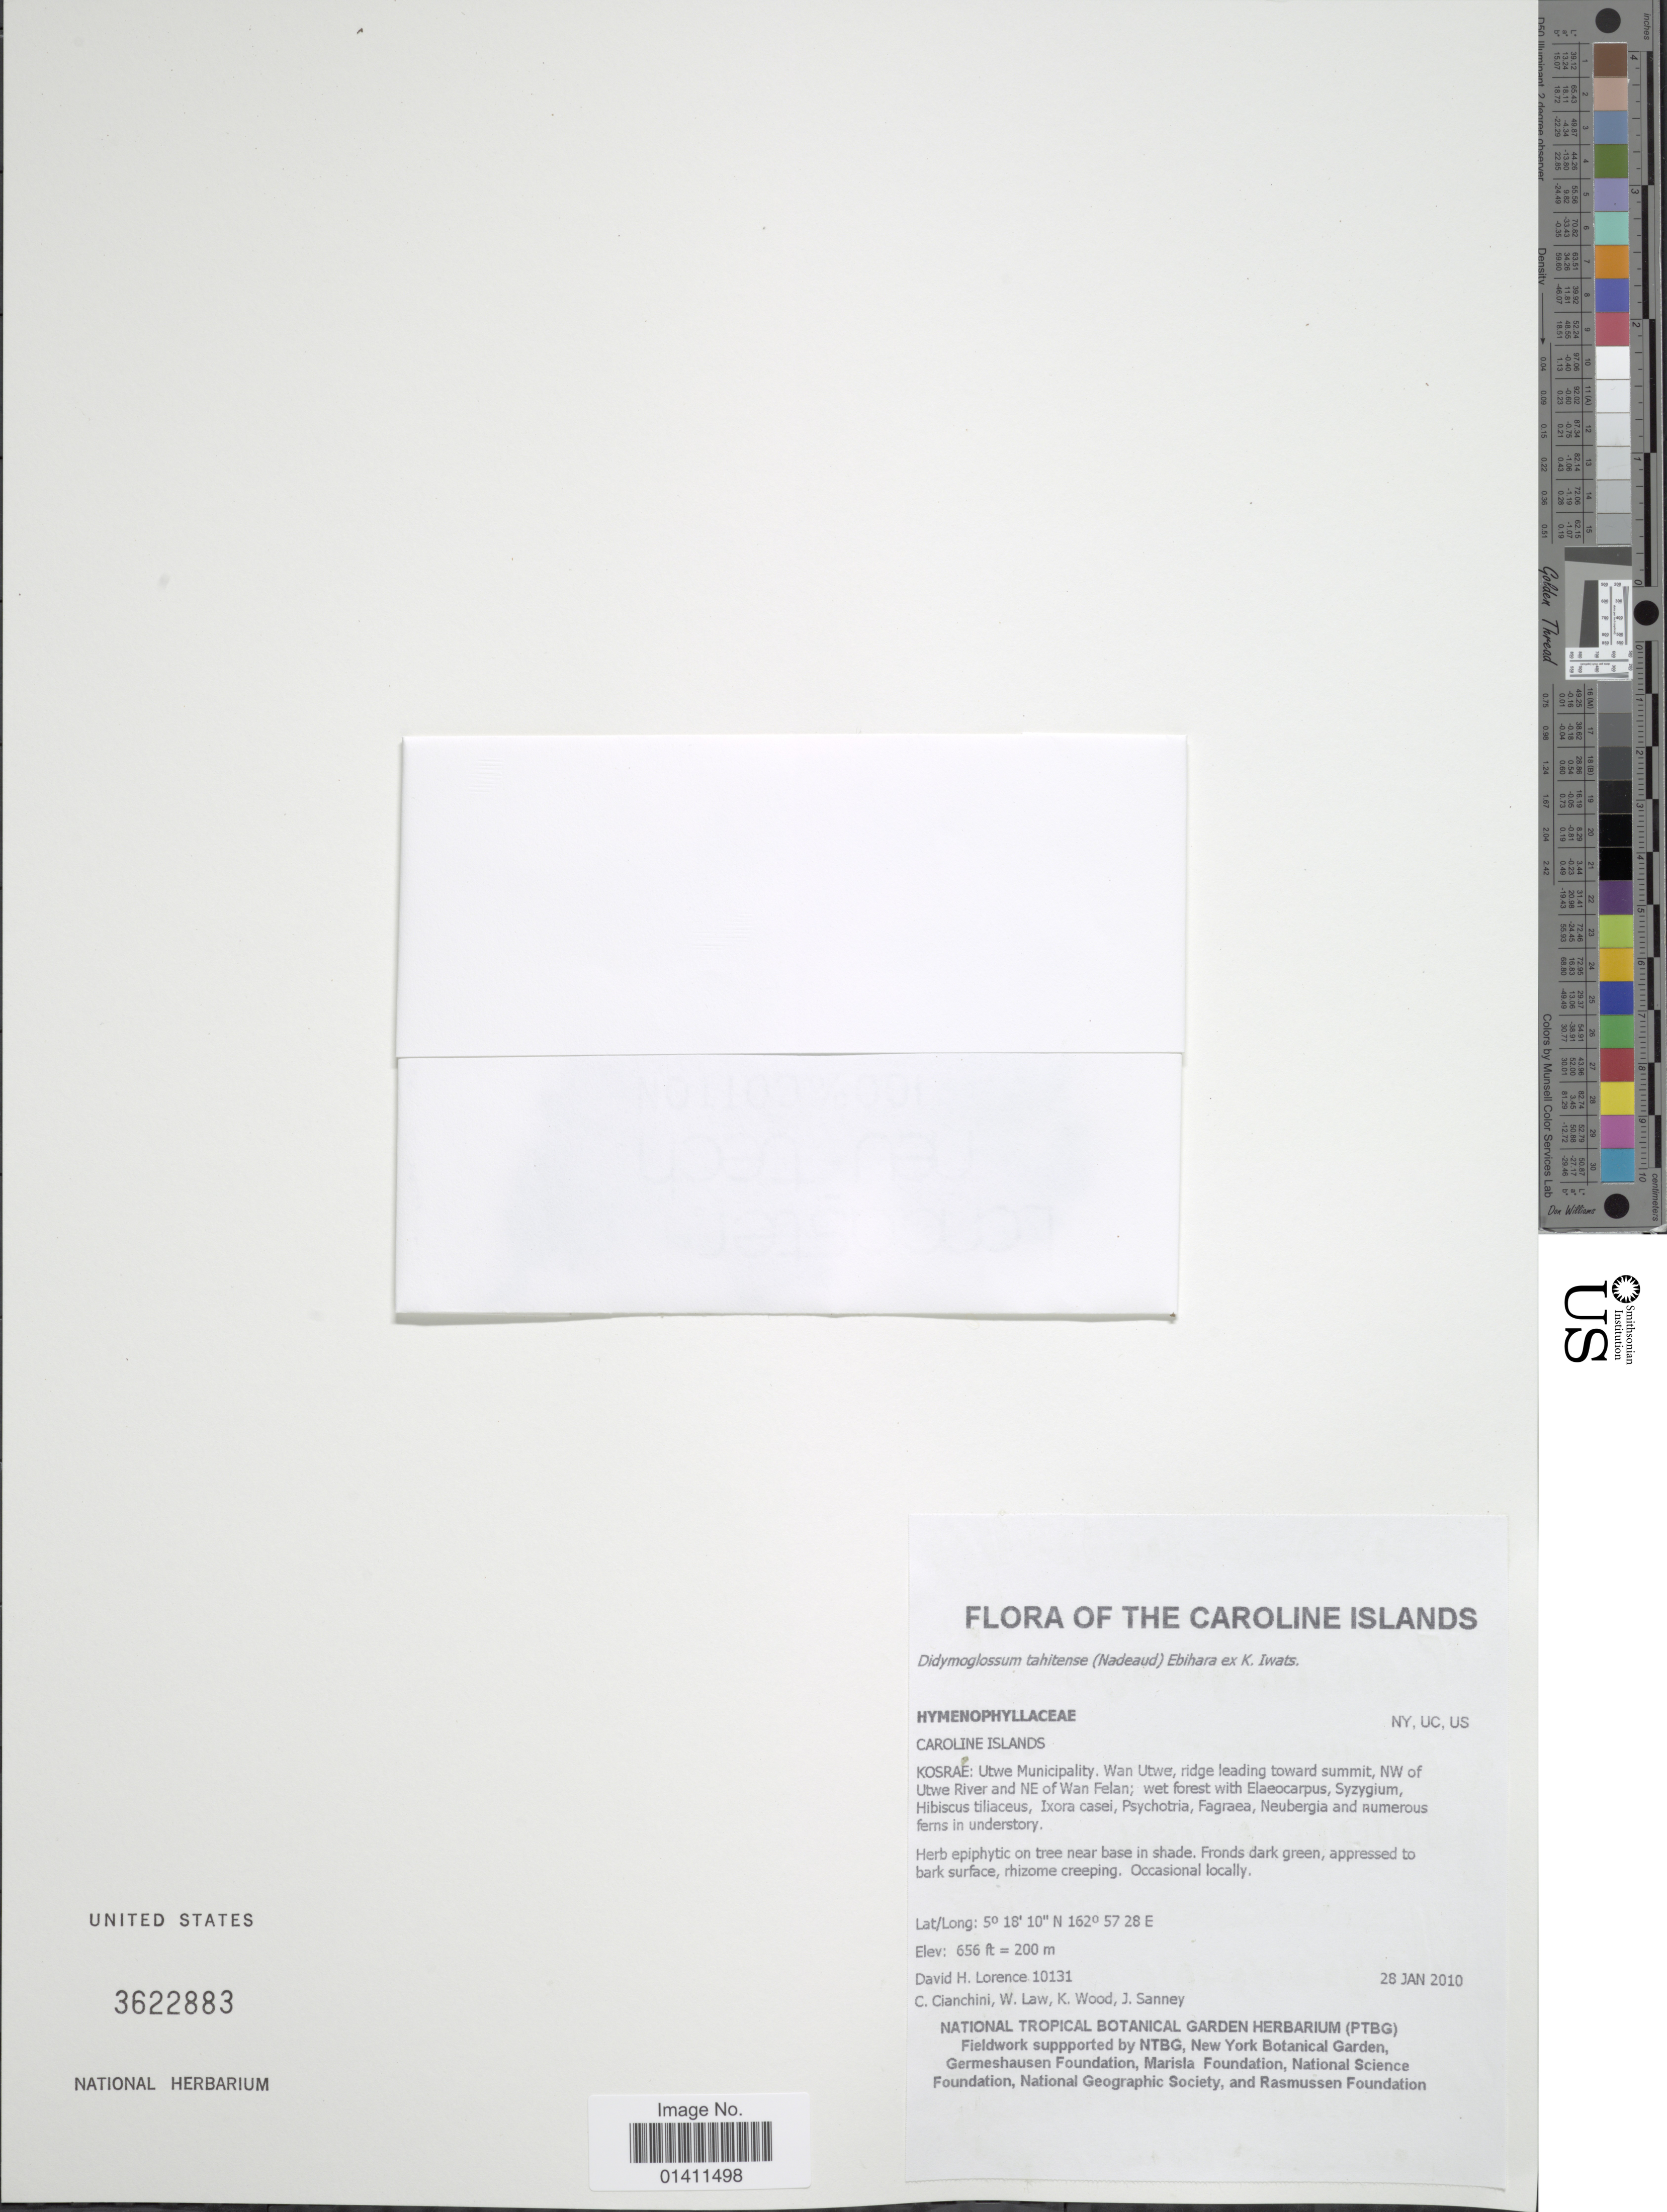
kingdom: Plantae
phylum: Tracheophyta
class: Polypodiopsida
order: Hymenophyllales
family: Hymenophyllaceae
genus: Didymoglossum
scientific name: Didymoglossum tahitense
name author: (Nadeaud) Ebihara & K. Iwats.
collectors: D. Lorence, C. Cianchini, W. Law, K. R. Wood & J. Sanney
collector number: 10131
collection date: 2010-01-28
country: Micronesia, Federated States of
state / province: Kosrae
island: Kosrae [Kusaie]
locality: Utwe Municipality. Wan Utwe, ridge leading toward summit, NW of Utwe River and NE of Wan Felan.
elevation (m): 200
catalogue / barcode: US 3622883